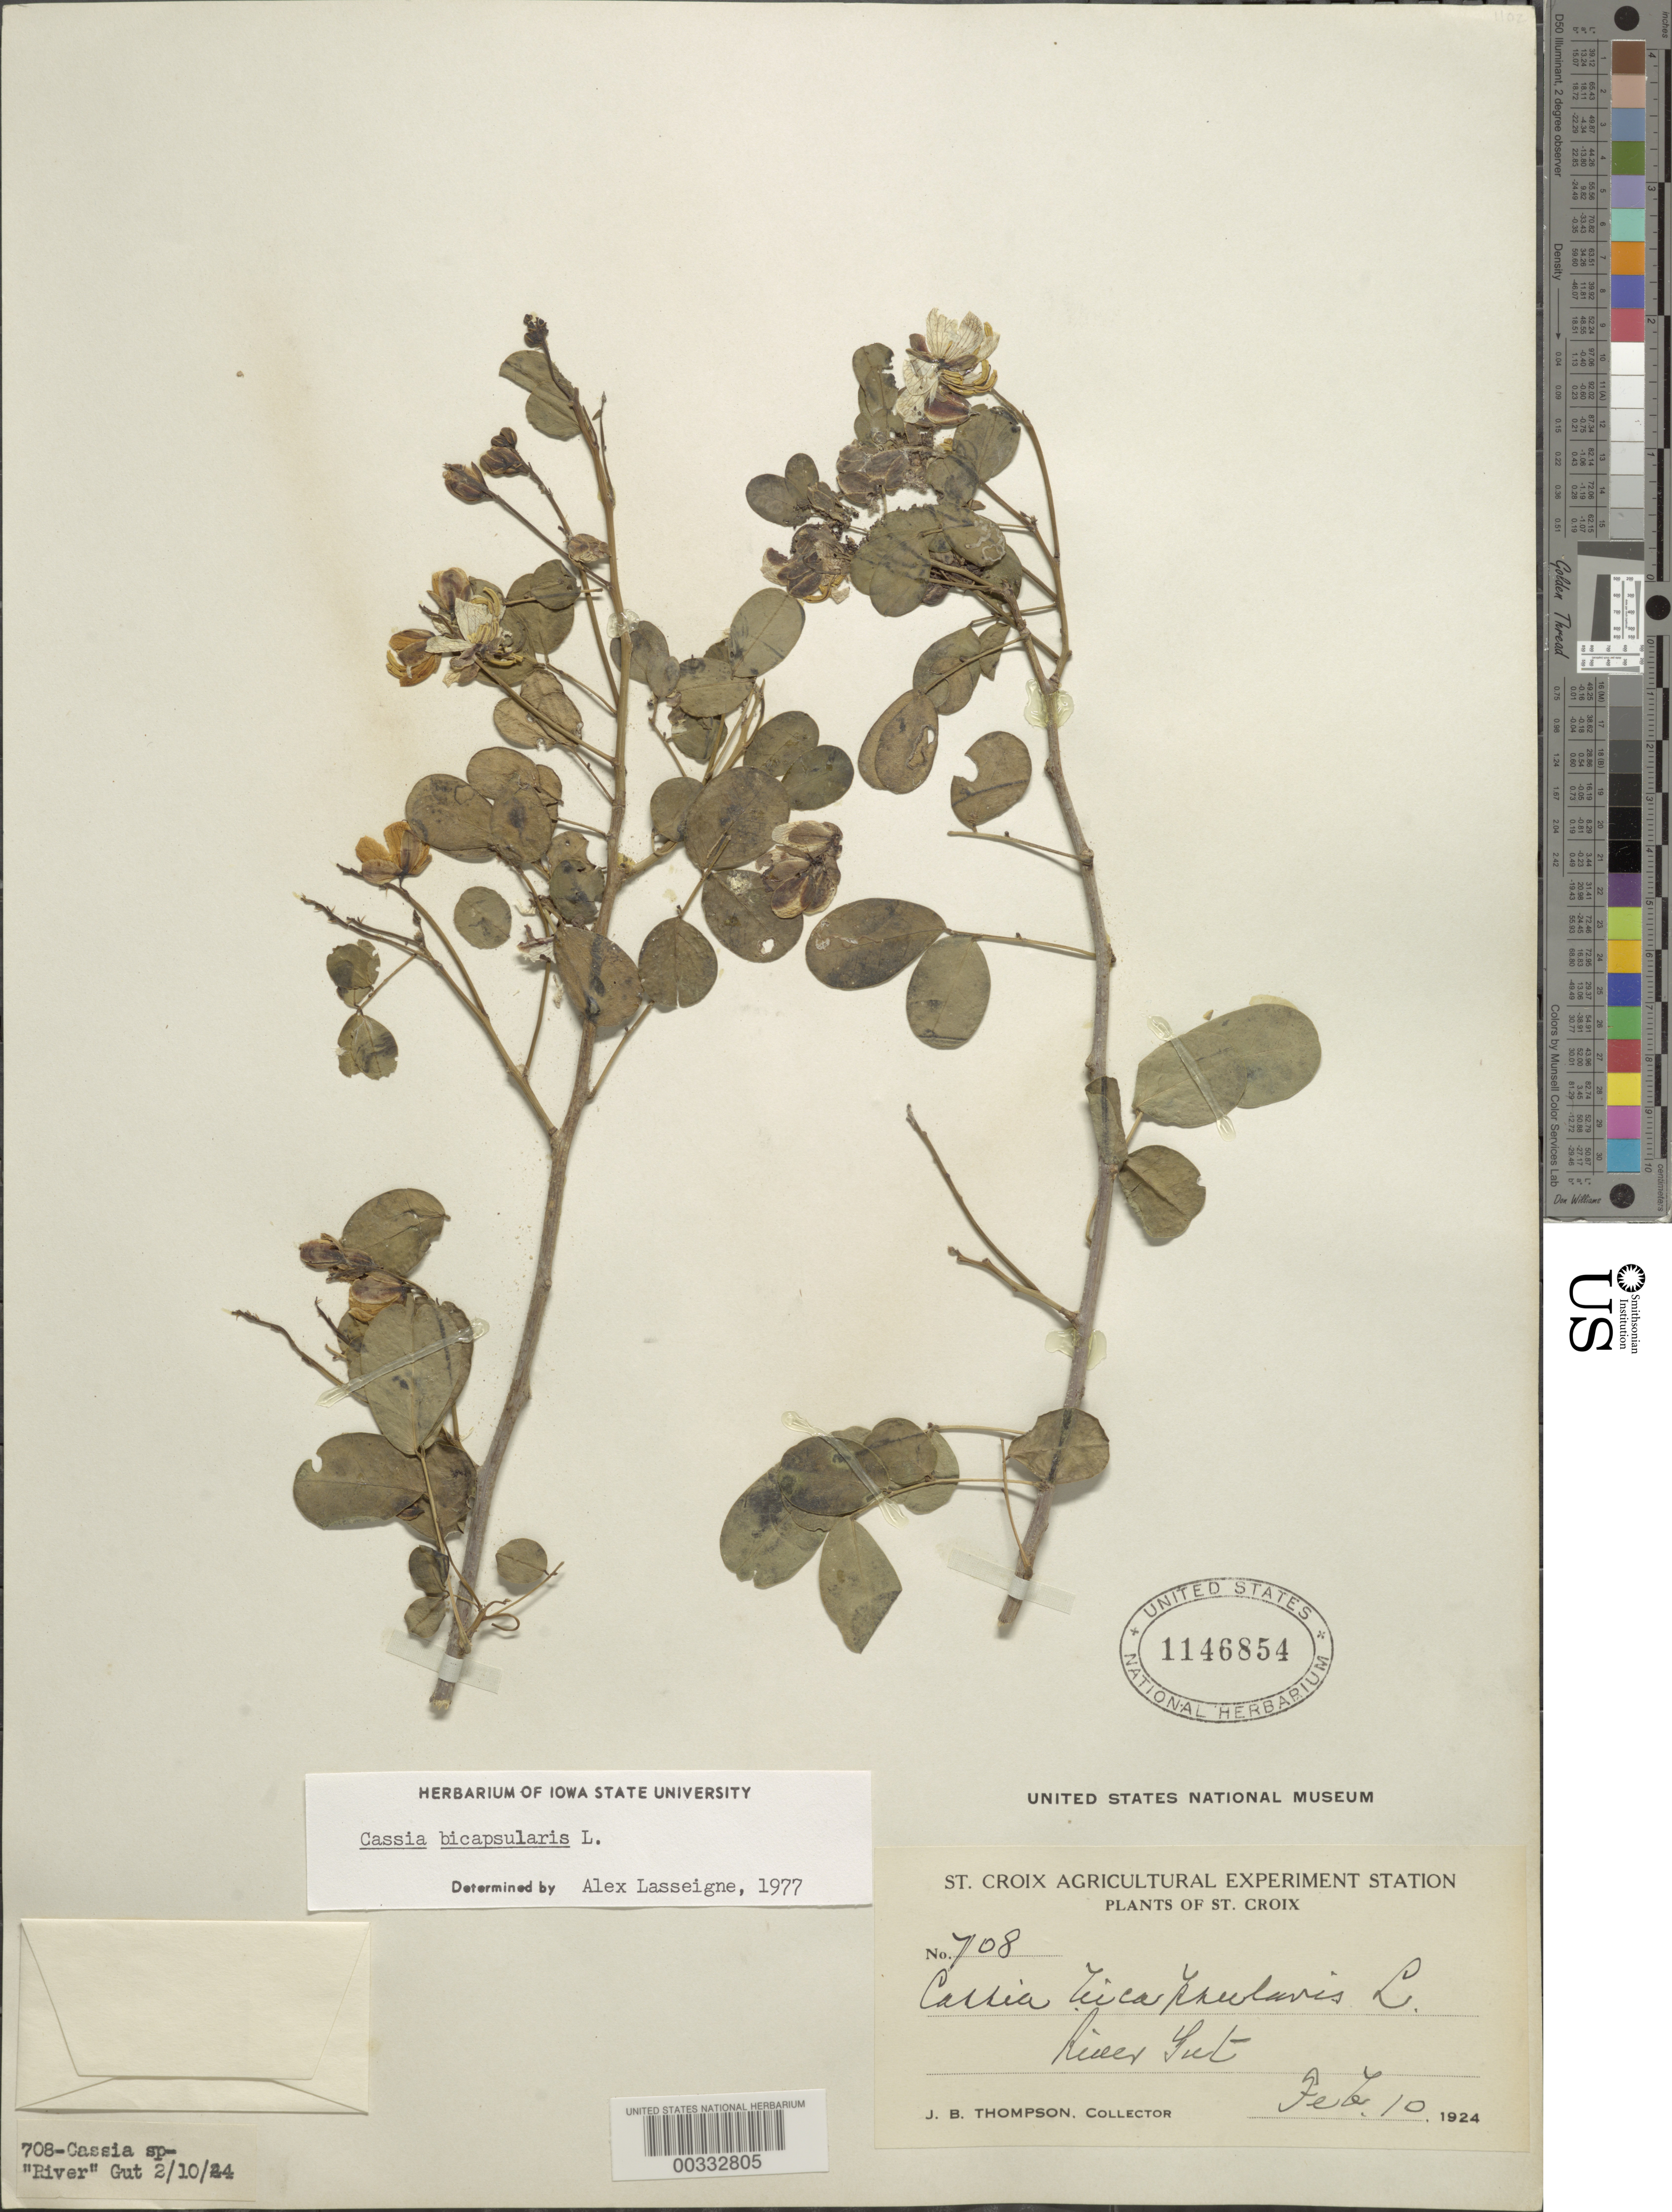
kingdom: Plantae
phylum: Tracheophyta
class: Magnoliopsida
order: Fabales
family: Fabaceae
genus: Senna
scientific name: Senna bicapsularis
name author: (L.) Roxb.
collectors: J. B. Thompson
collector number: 708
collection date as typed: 10 Feb 1924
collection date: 1924-02-10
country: U.S. Virgin Islands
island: St. Croix Island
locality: River fut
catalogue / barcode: US 1146854